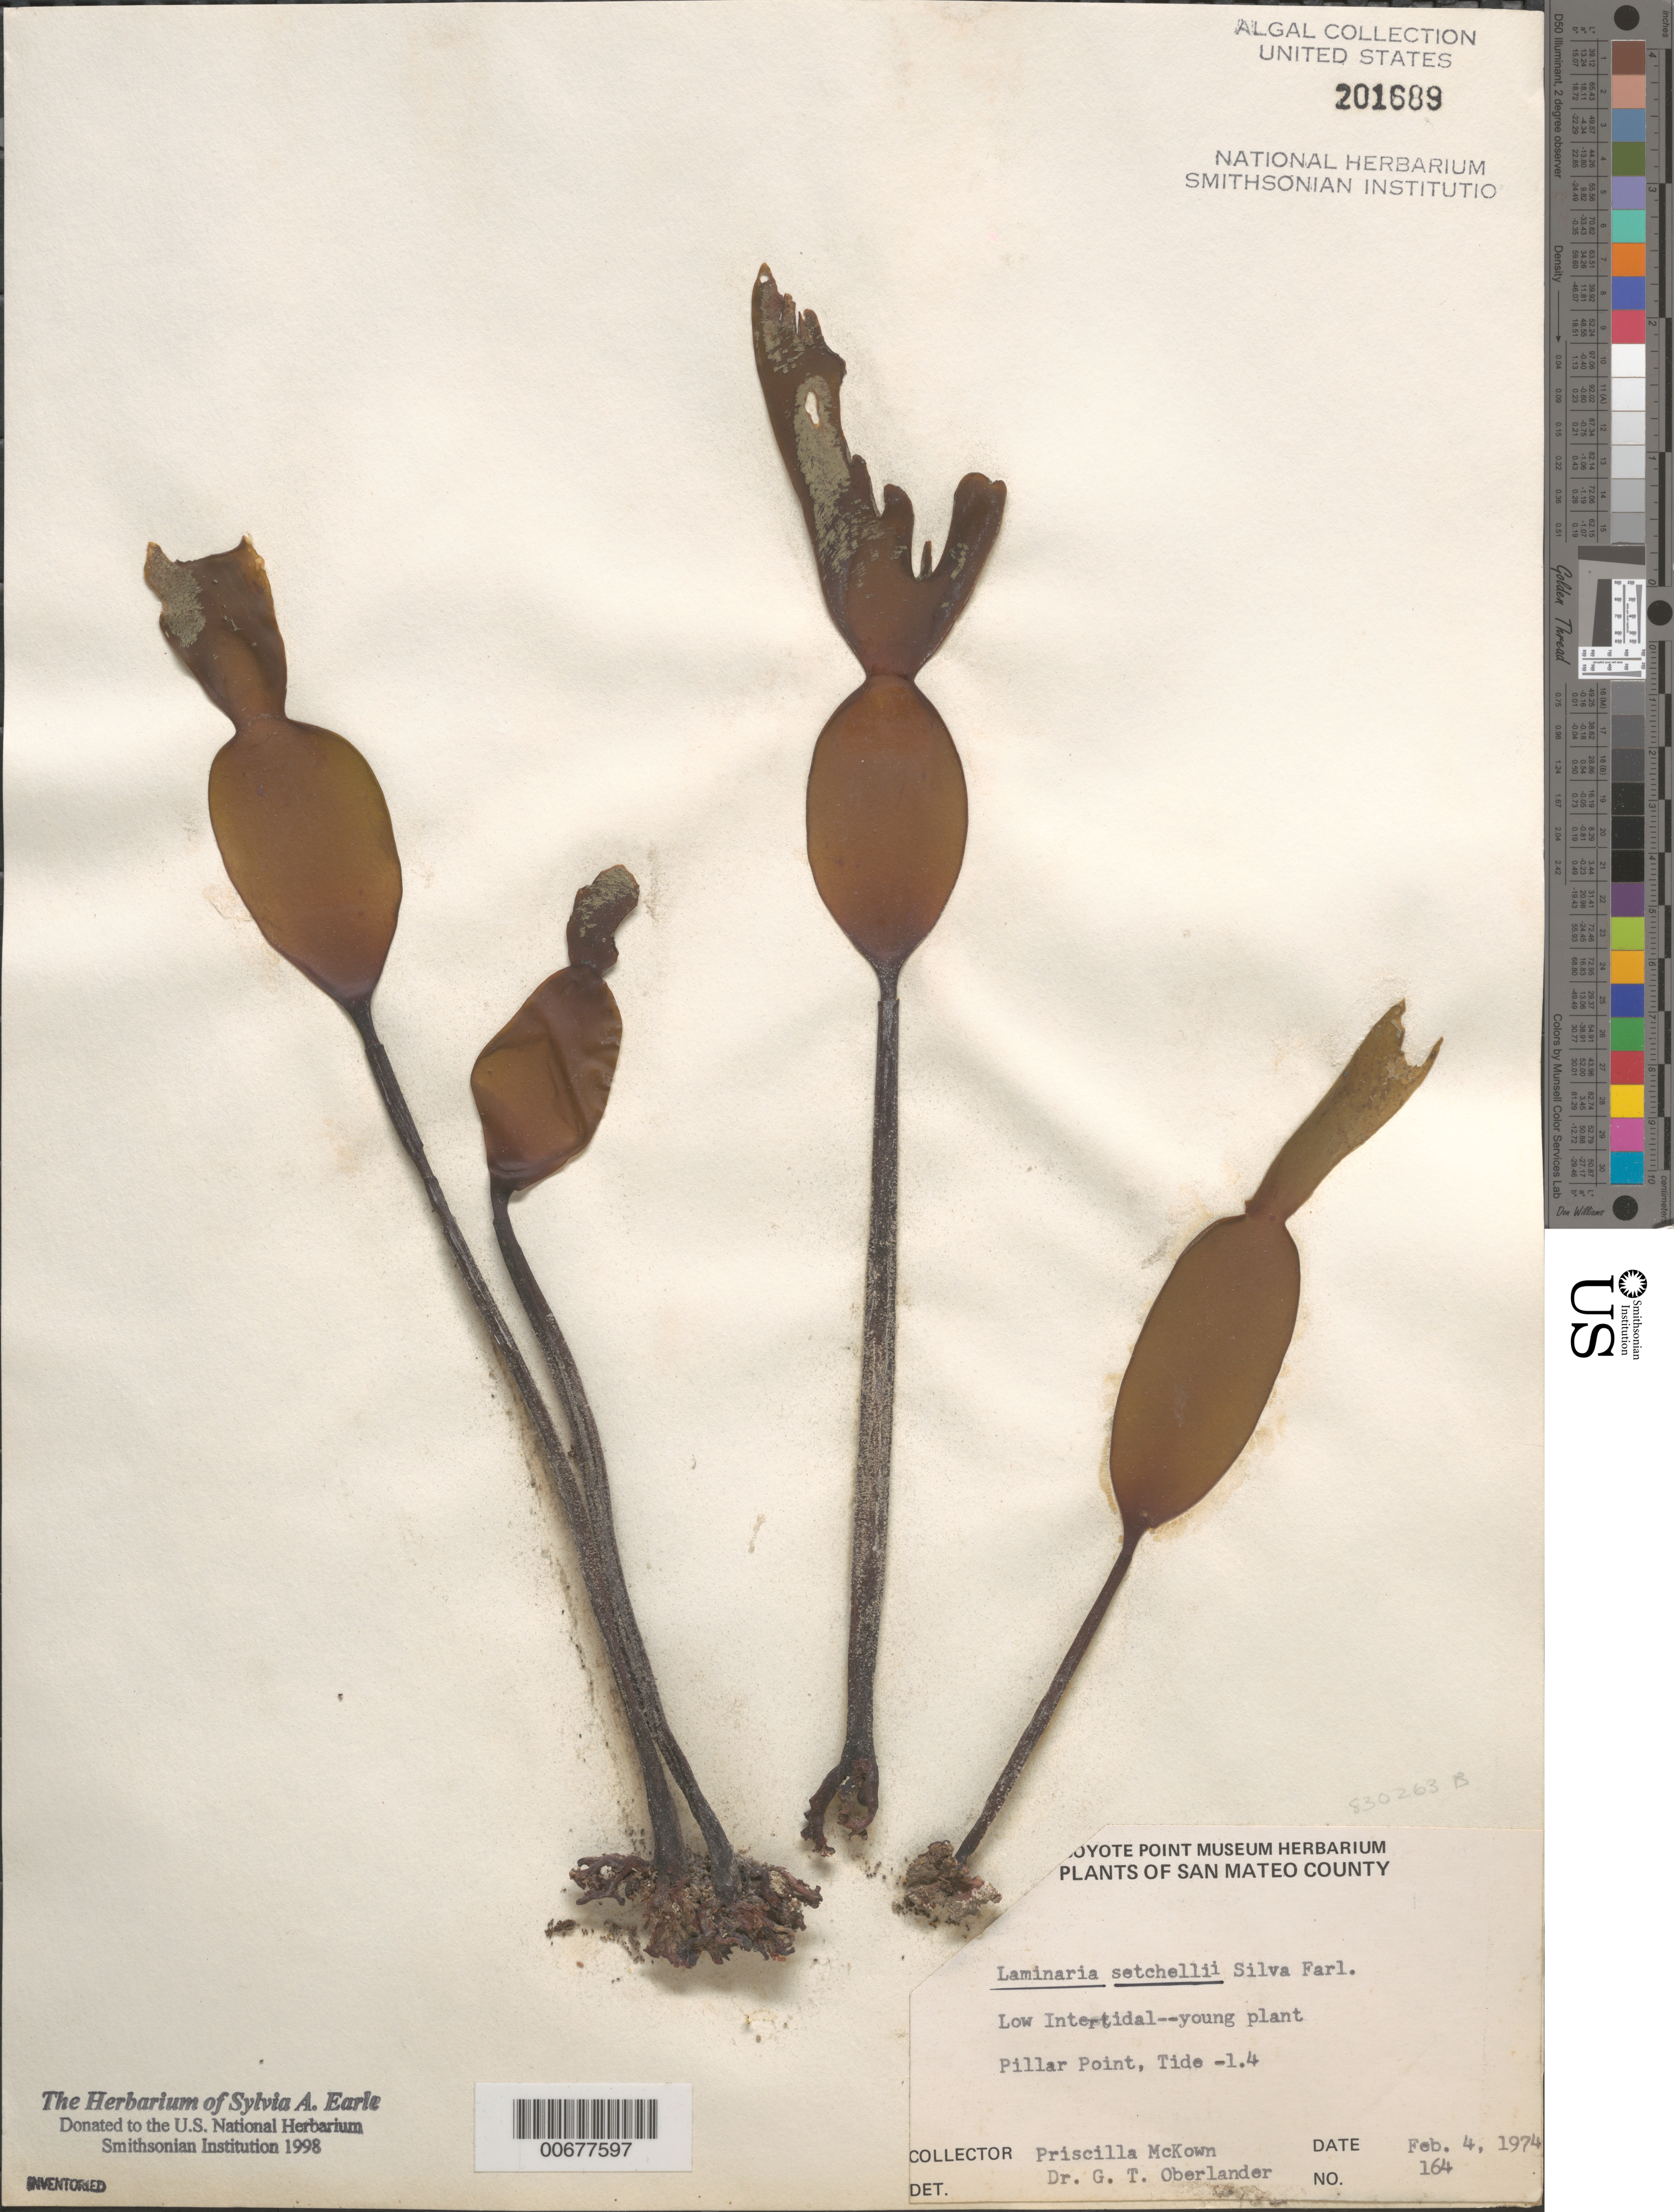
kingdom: Chromista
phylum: Ochrophyta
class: Phaeophyceae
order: Laminariales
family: Laminariaceae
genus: Laminaria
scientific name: Laminaria setchellii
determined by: Oberlander, G. T.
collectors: P. McKown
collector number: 164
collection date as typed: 04 Feb 1974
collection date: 1974-02-04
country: United States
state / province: California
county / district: San Mateo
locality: Pillar Point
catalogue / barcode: US 201689